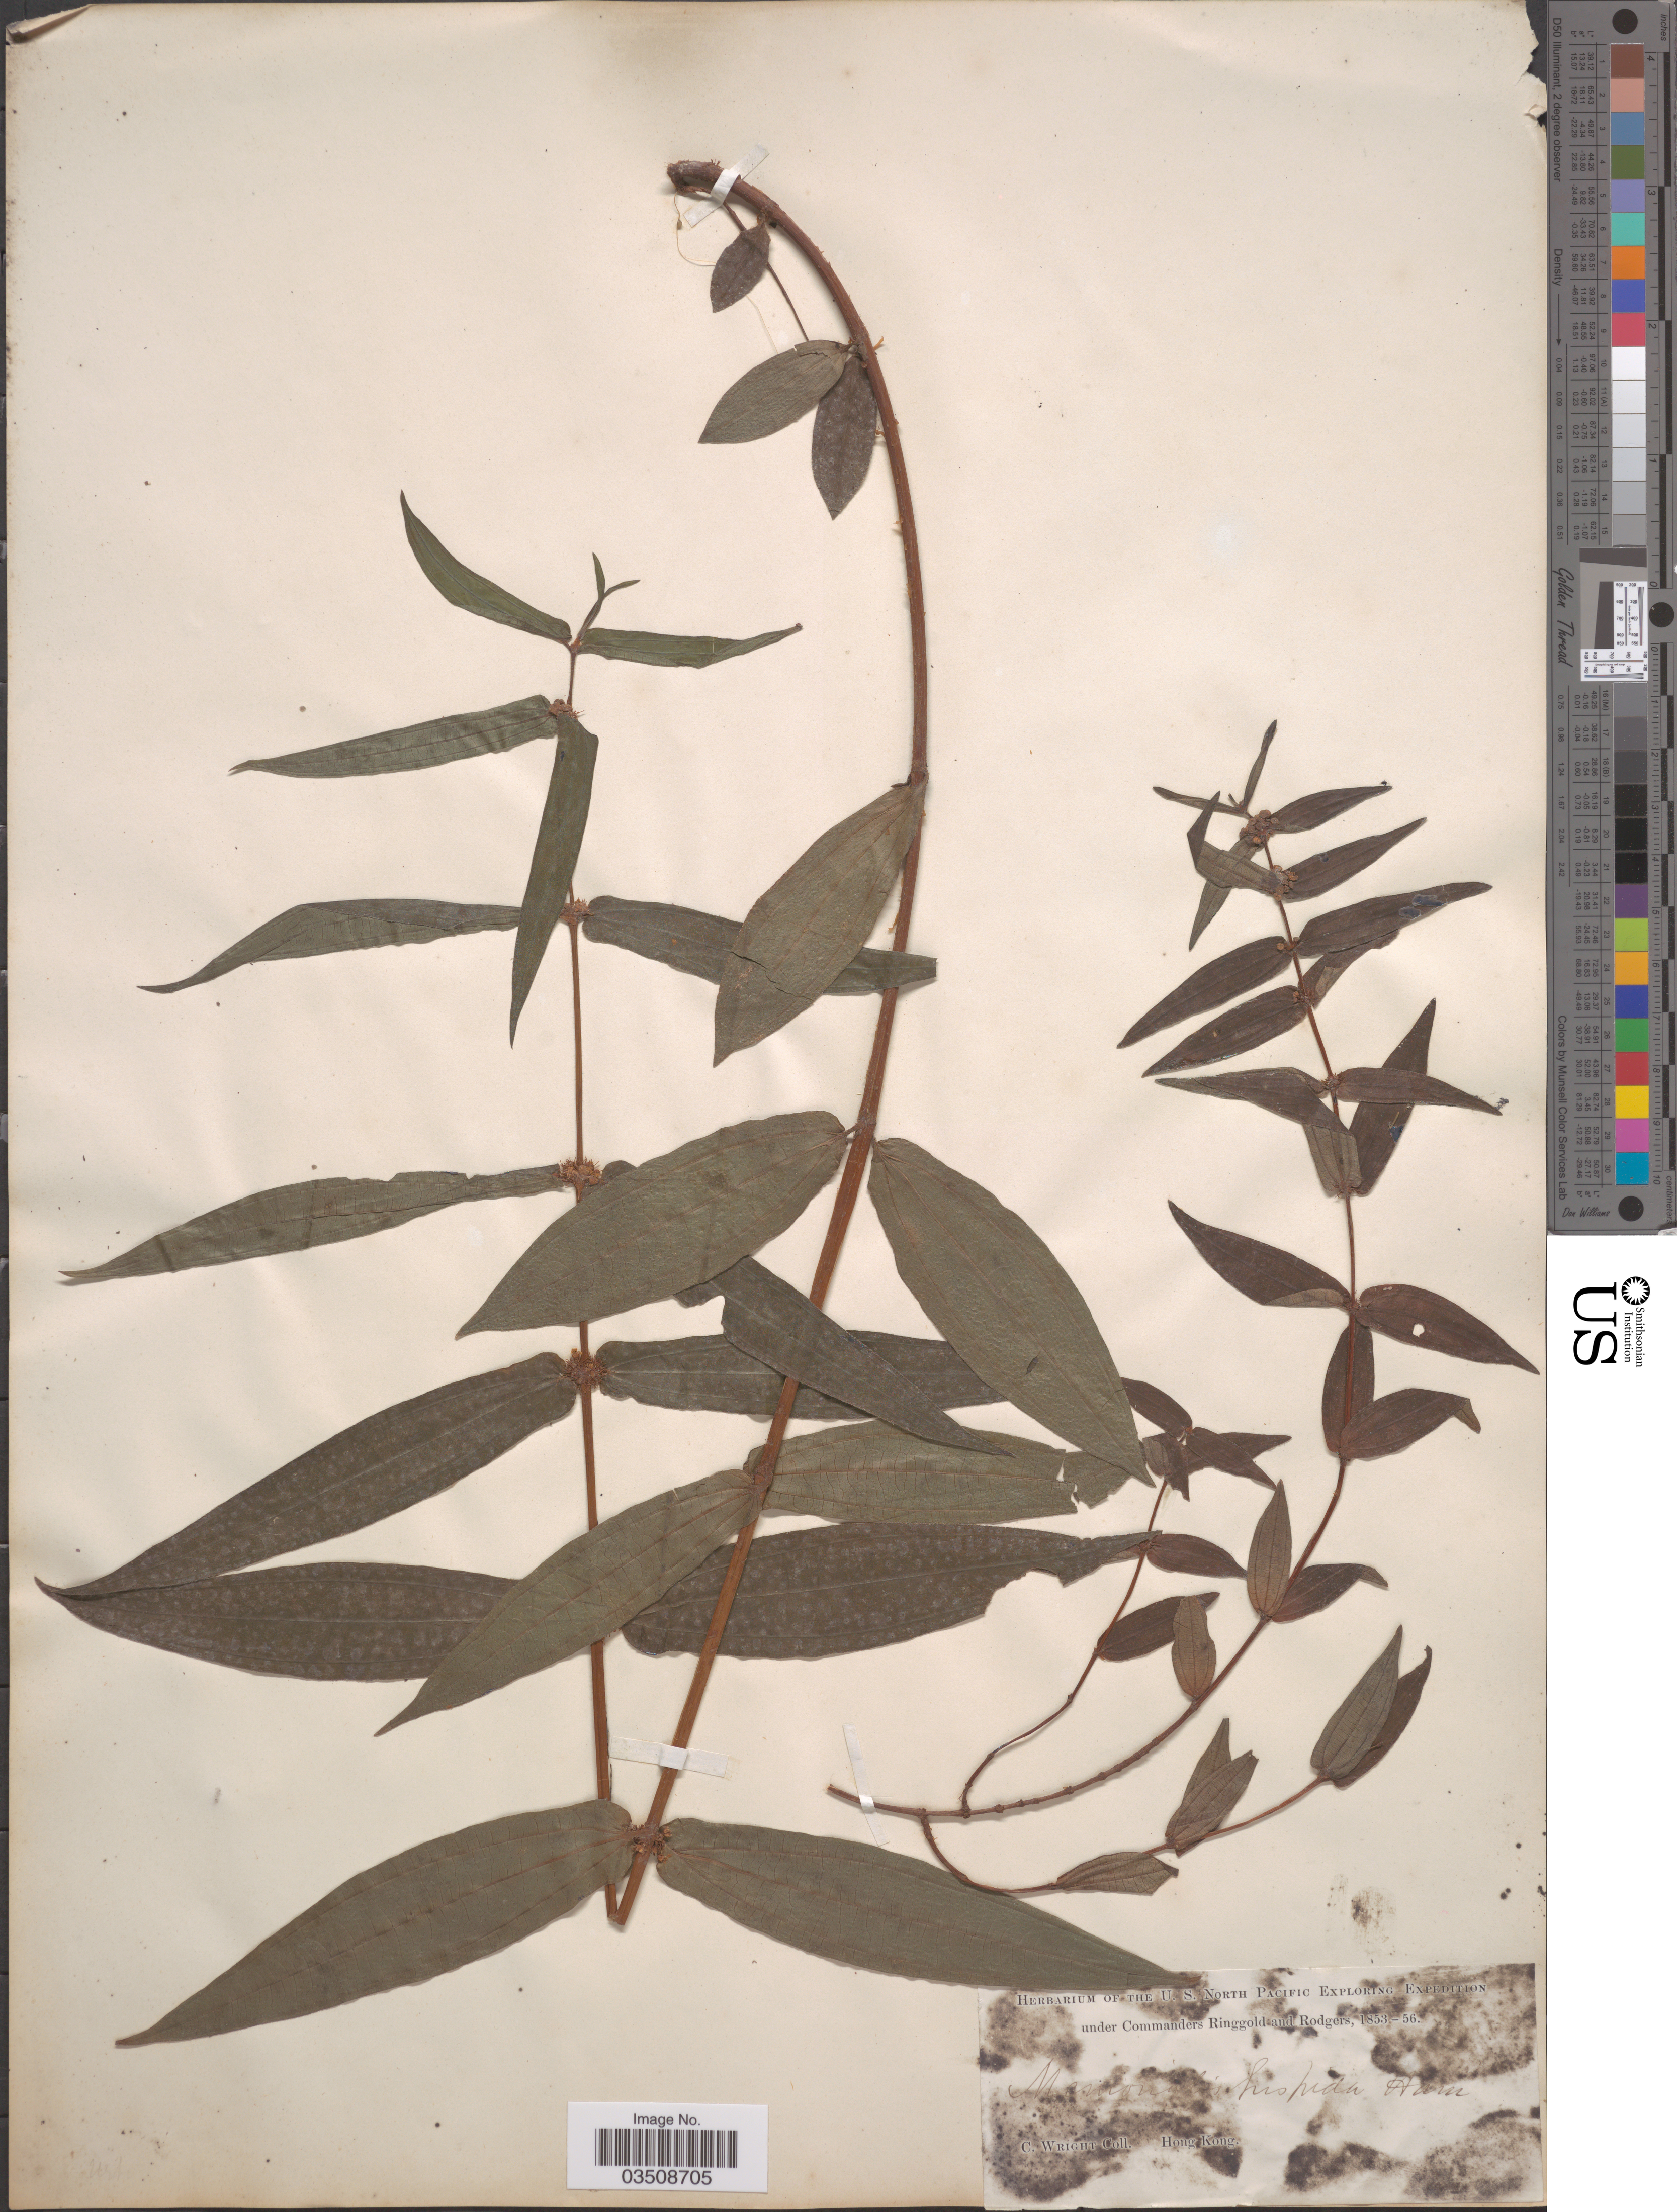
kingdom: Plantae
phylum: Tracheophyta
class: Magnoliopsida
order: Rosales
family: Urticaceae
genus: Gonostegia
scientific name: Gonostegia triandra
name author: (Blume) Miq.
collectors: C. Wright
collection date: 1853/1856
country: China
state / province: Hong Kong